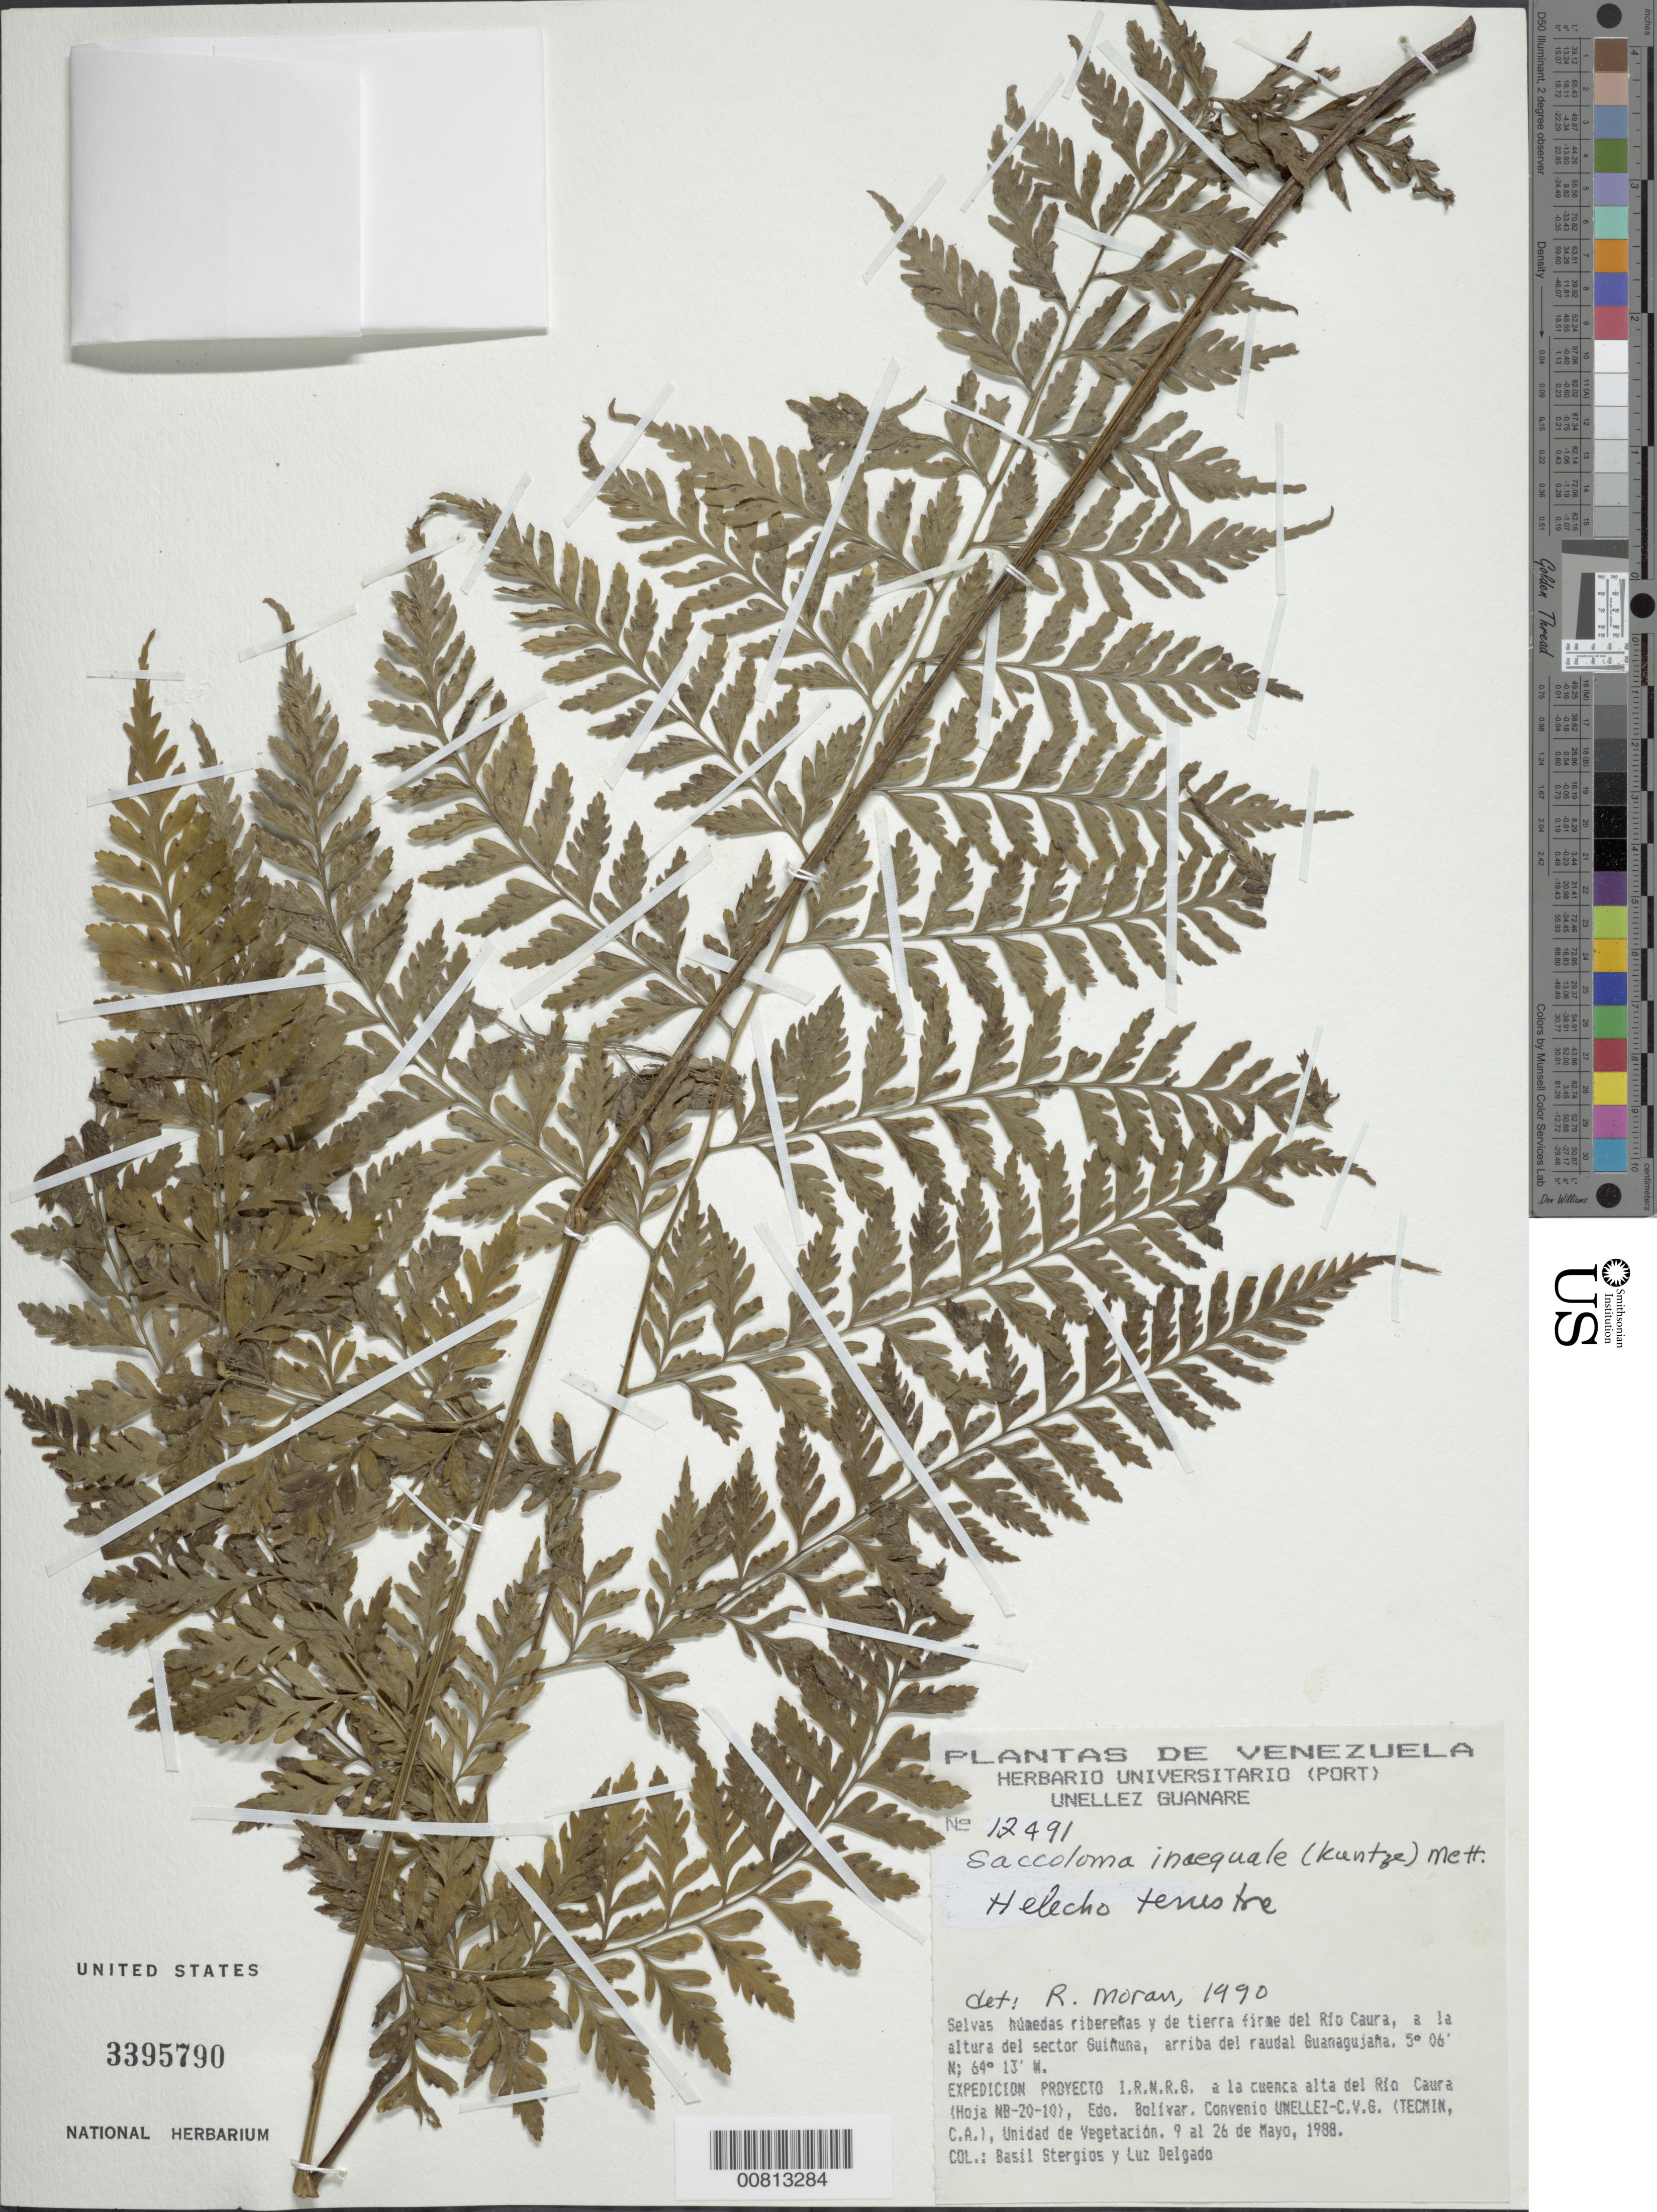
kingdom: Plantae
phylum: Tracheophyta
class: Polypodiopsida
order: Polypodiales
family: Saccolomataceae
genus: Saccoloma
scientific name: Saccoloma inaequale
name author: (Kunze) Mett.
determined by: Morán, R.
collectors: B. G. Stergios & L. Delgado V.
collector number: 12491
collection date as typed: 9-May-88 to 26-May-88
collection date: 1988-05-09/1988-05-26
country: Venezuela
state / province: Bolívar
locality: Río Caura, al altura del sector Guiñuna, arriba del raudal Guanagujaña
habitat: Selvas húmedas ribeneras y de tierra firme del río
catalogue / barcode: US 3395790